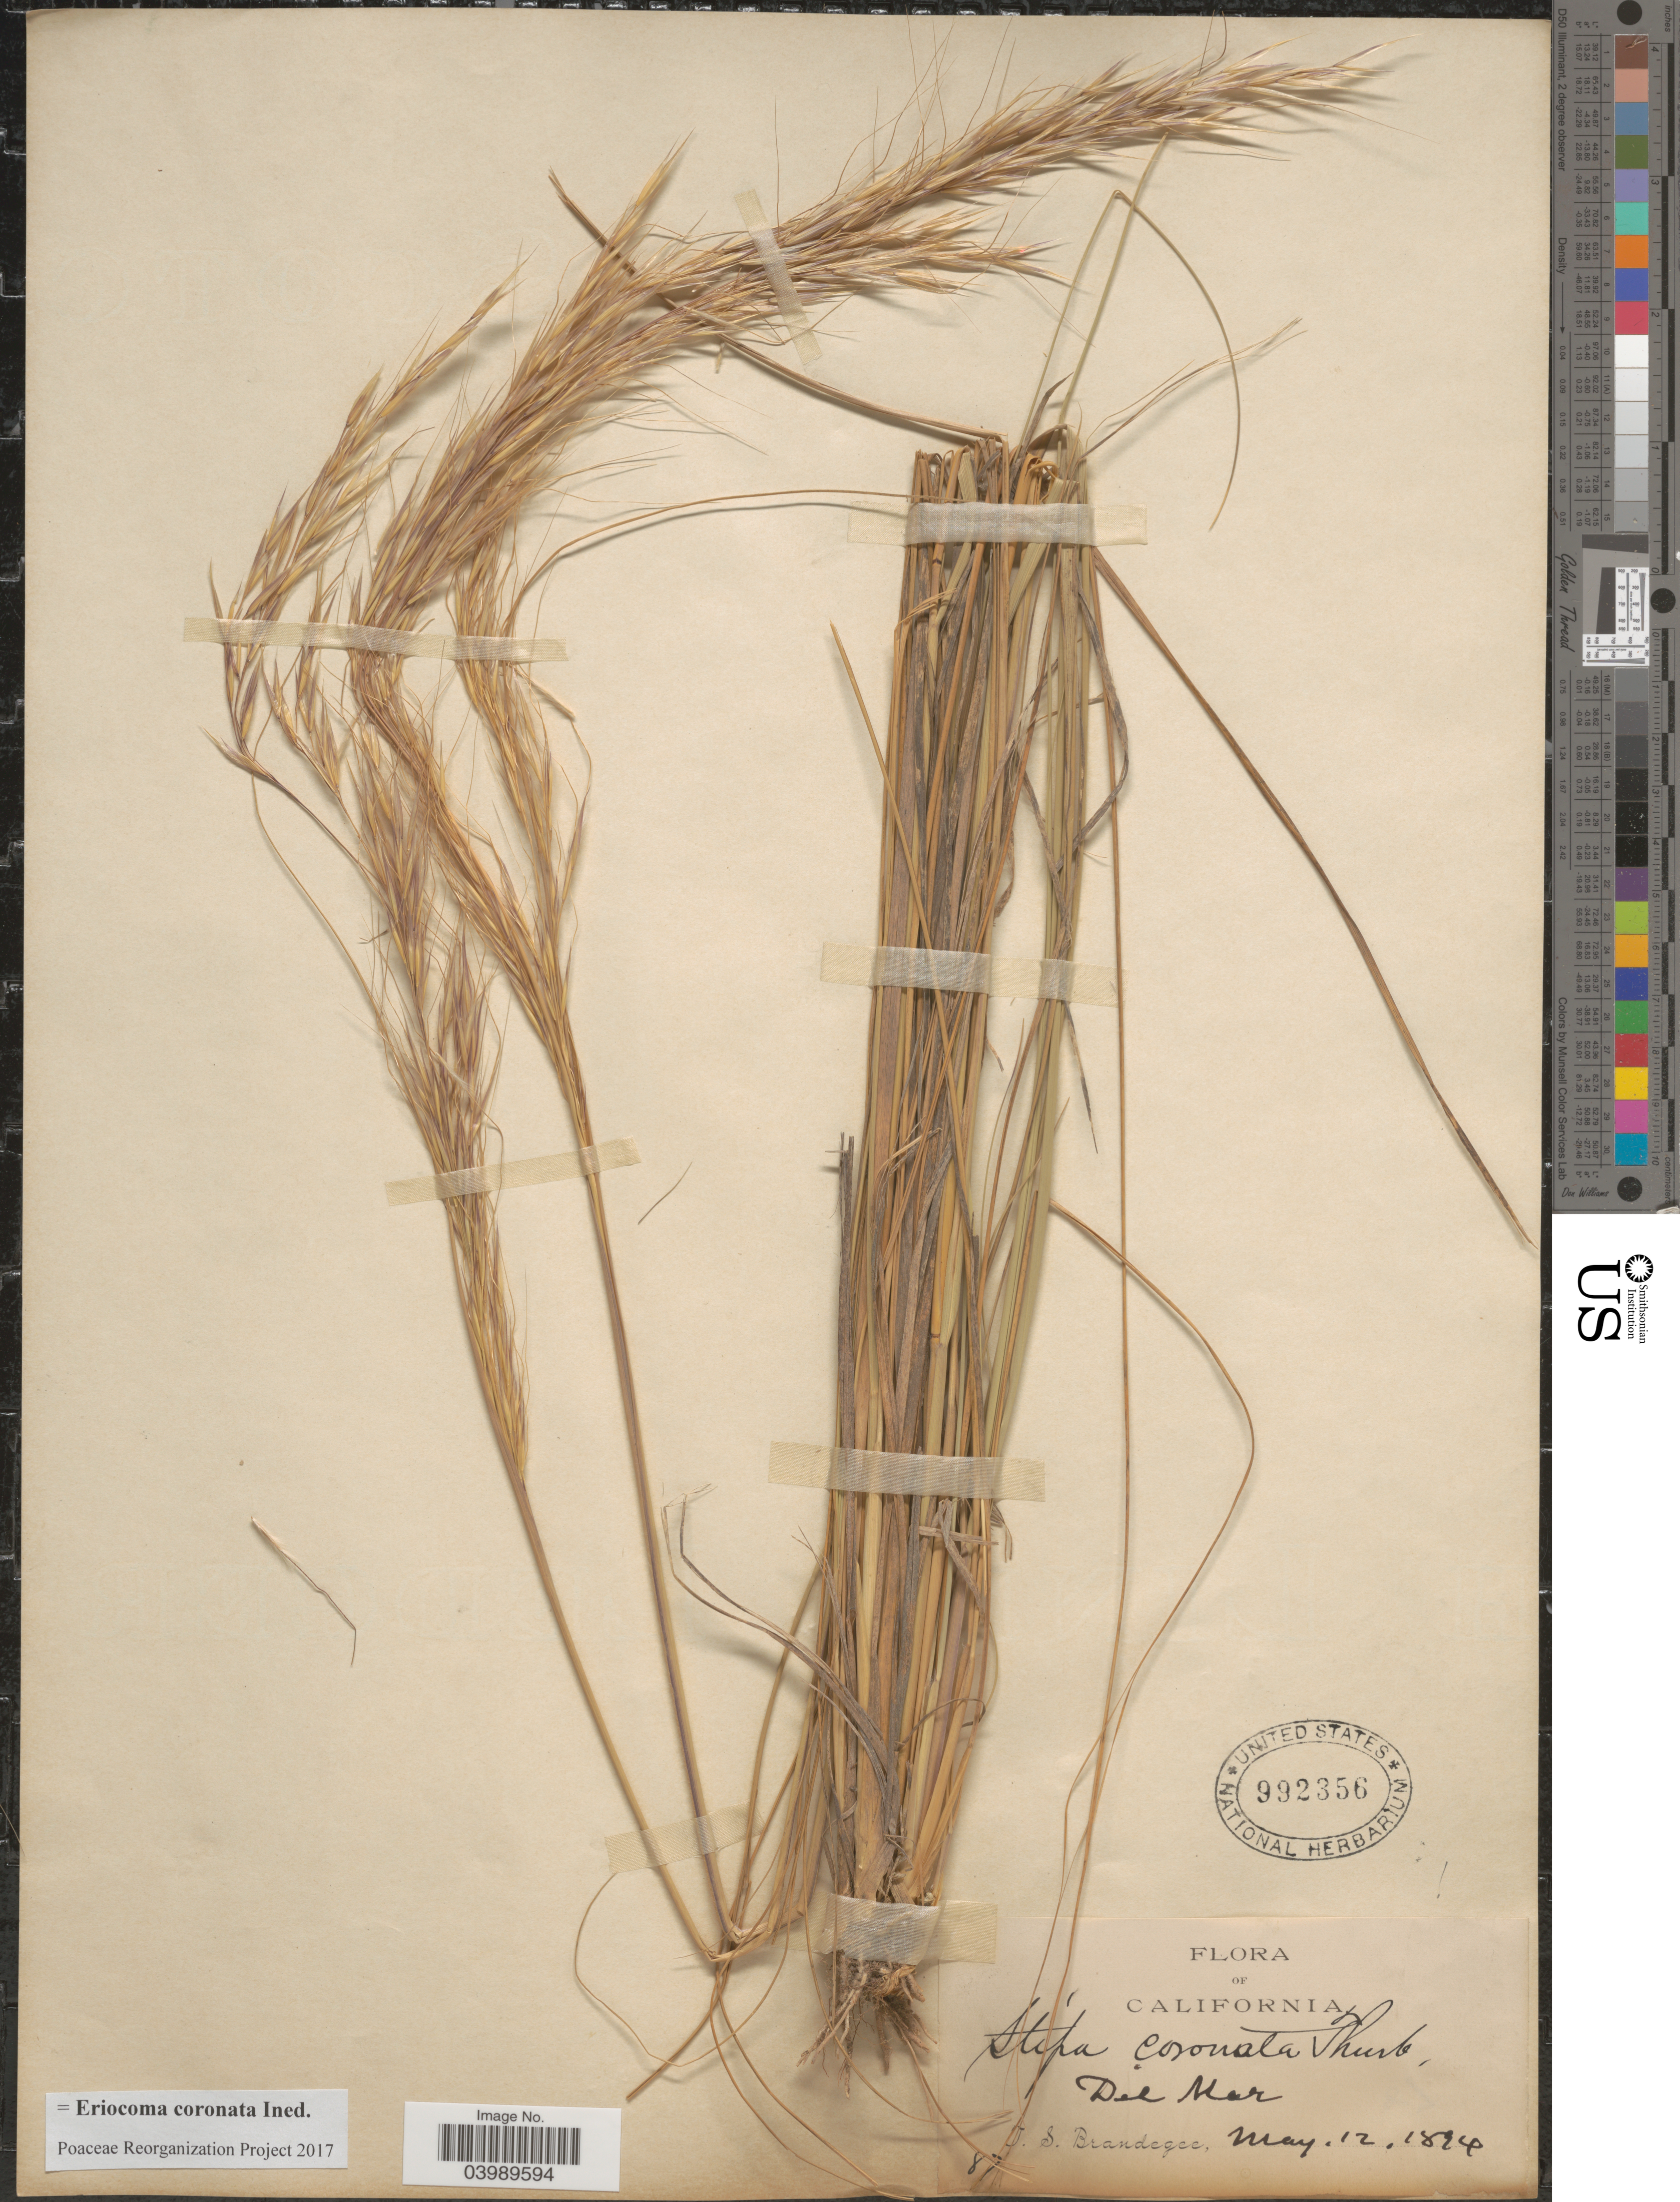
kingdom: Plantae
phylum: Tracheophyta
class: Liliopsida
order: Poales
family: Poaceae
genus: Eriocoma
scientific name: Eriocoma coronata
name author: (Thurb.) Romasch.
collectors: T. S. Brandegee (herbarium)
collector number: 87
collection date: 1894-05-12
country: United States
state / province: California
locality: Del Mar.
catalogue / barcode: US 992356